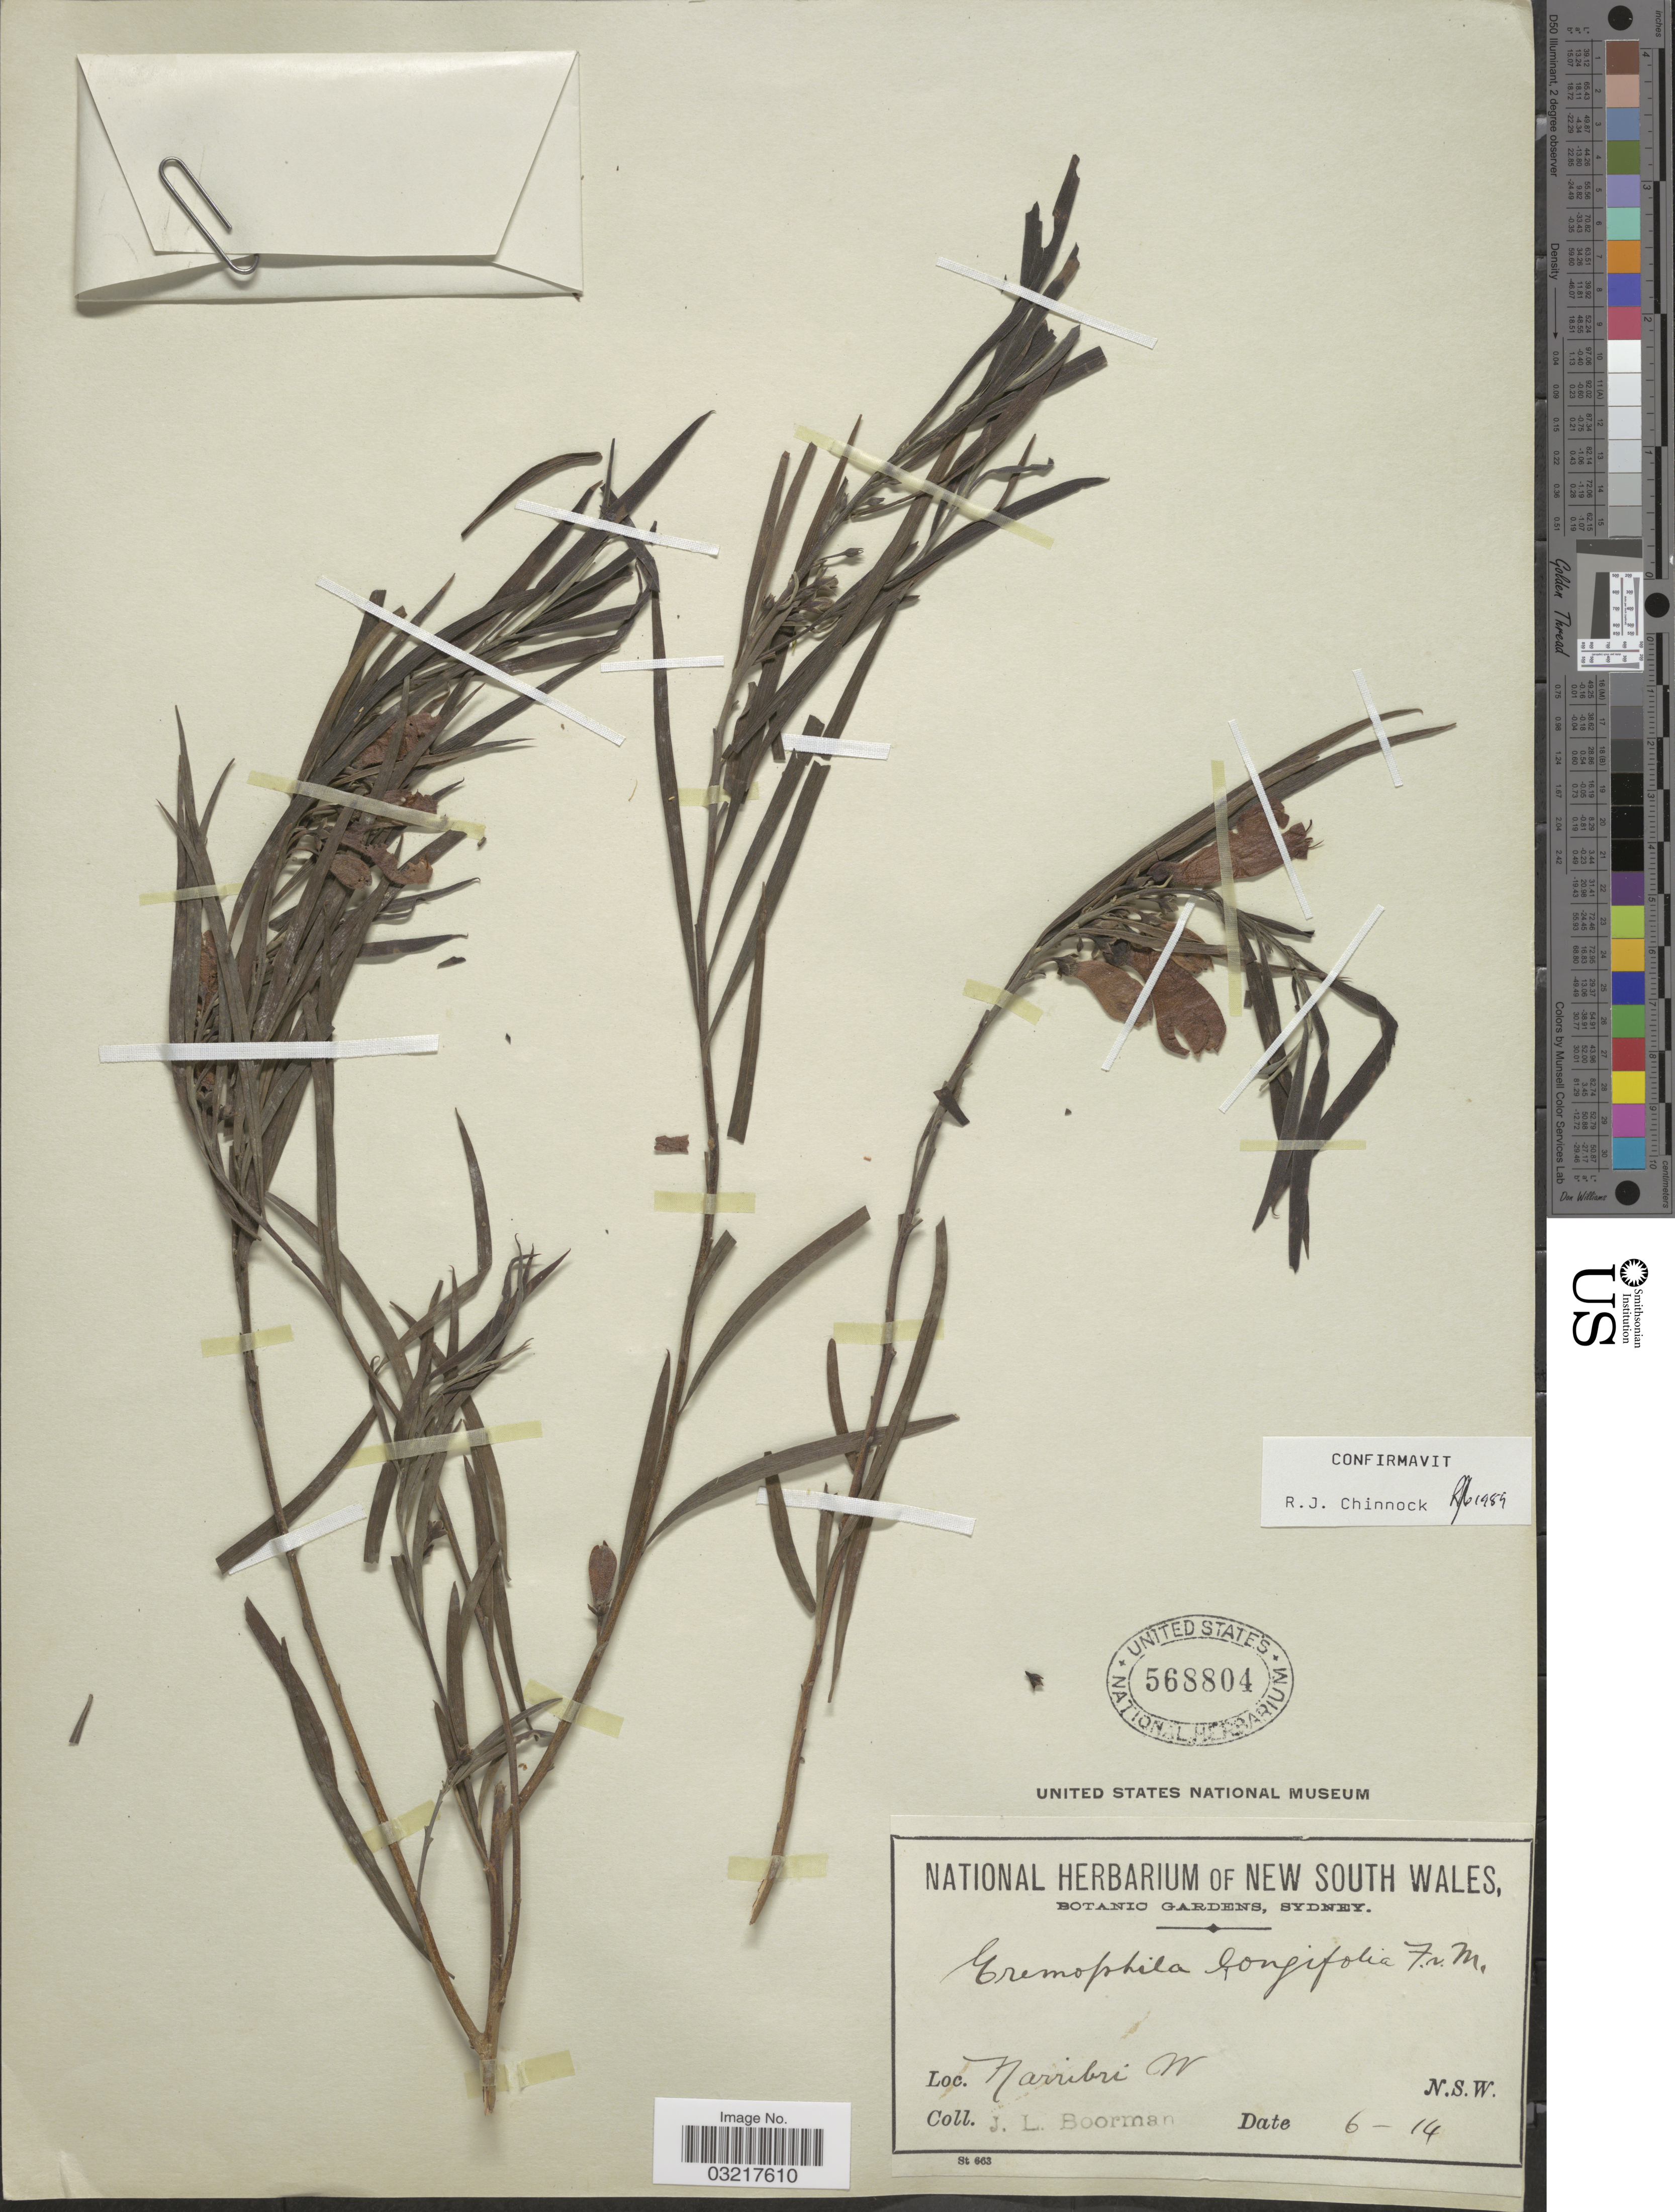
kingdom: Plantae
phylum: Tracheophyta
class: Magnoliopsida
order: Lamiales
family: Scrophulariaceae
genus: Eremophila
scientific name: Eremophila longifolia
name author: (R. Br.) F. Muell.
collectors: J. Boorman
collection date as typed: Transcribed d/m/y: /6/14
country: Australia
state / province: New South Wales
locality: Narribri W. N.S.W.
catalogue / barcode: US 568804